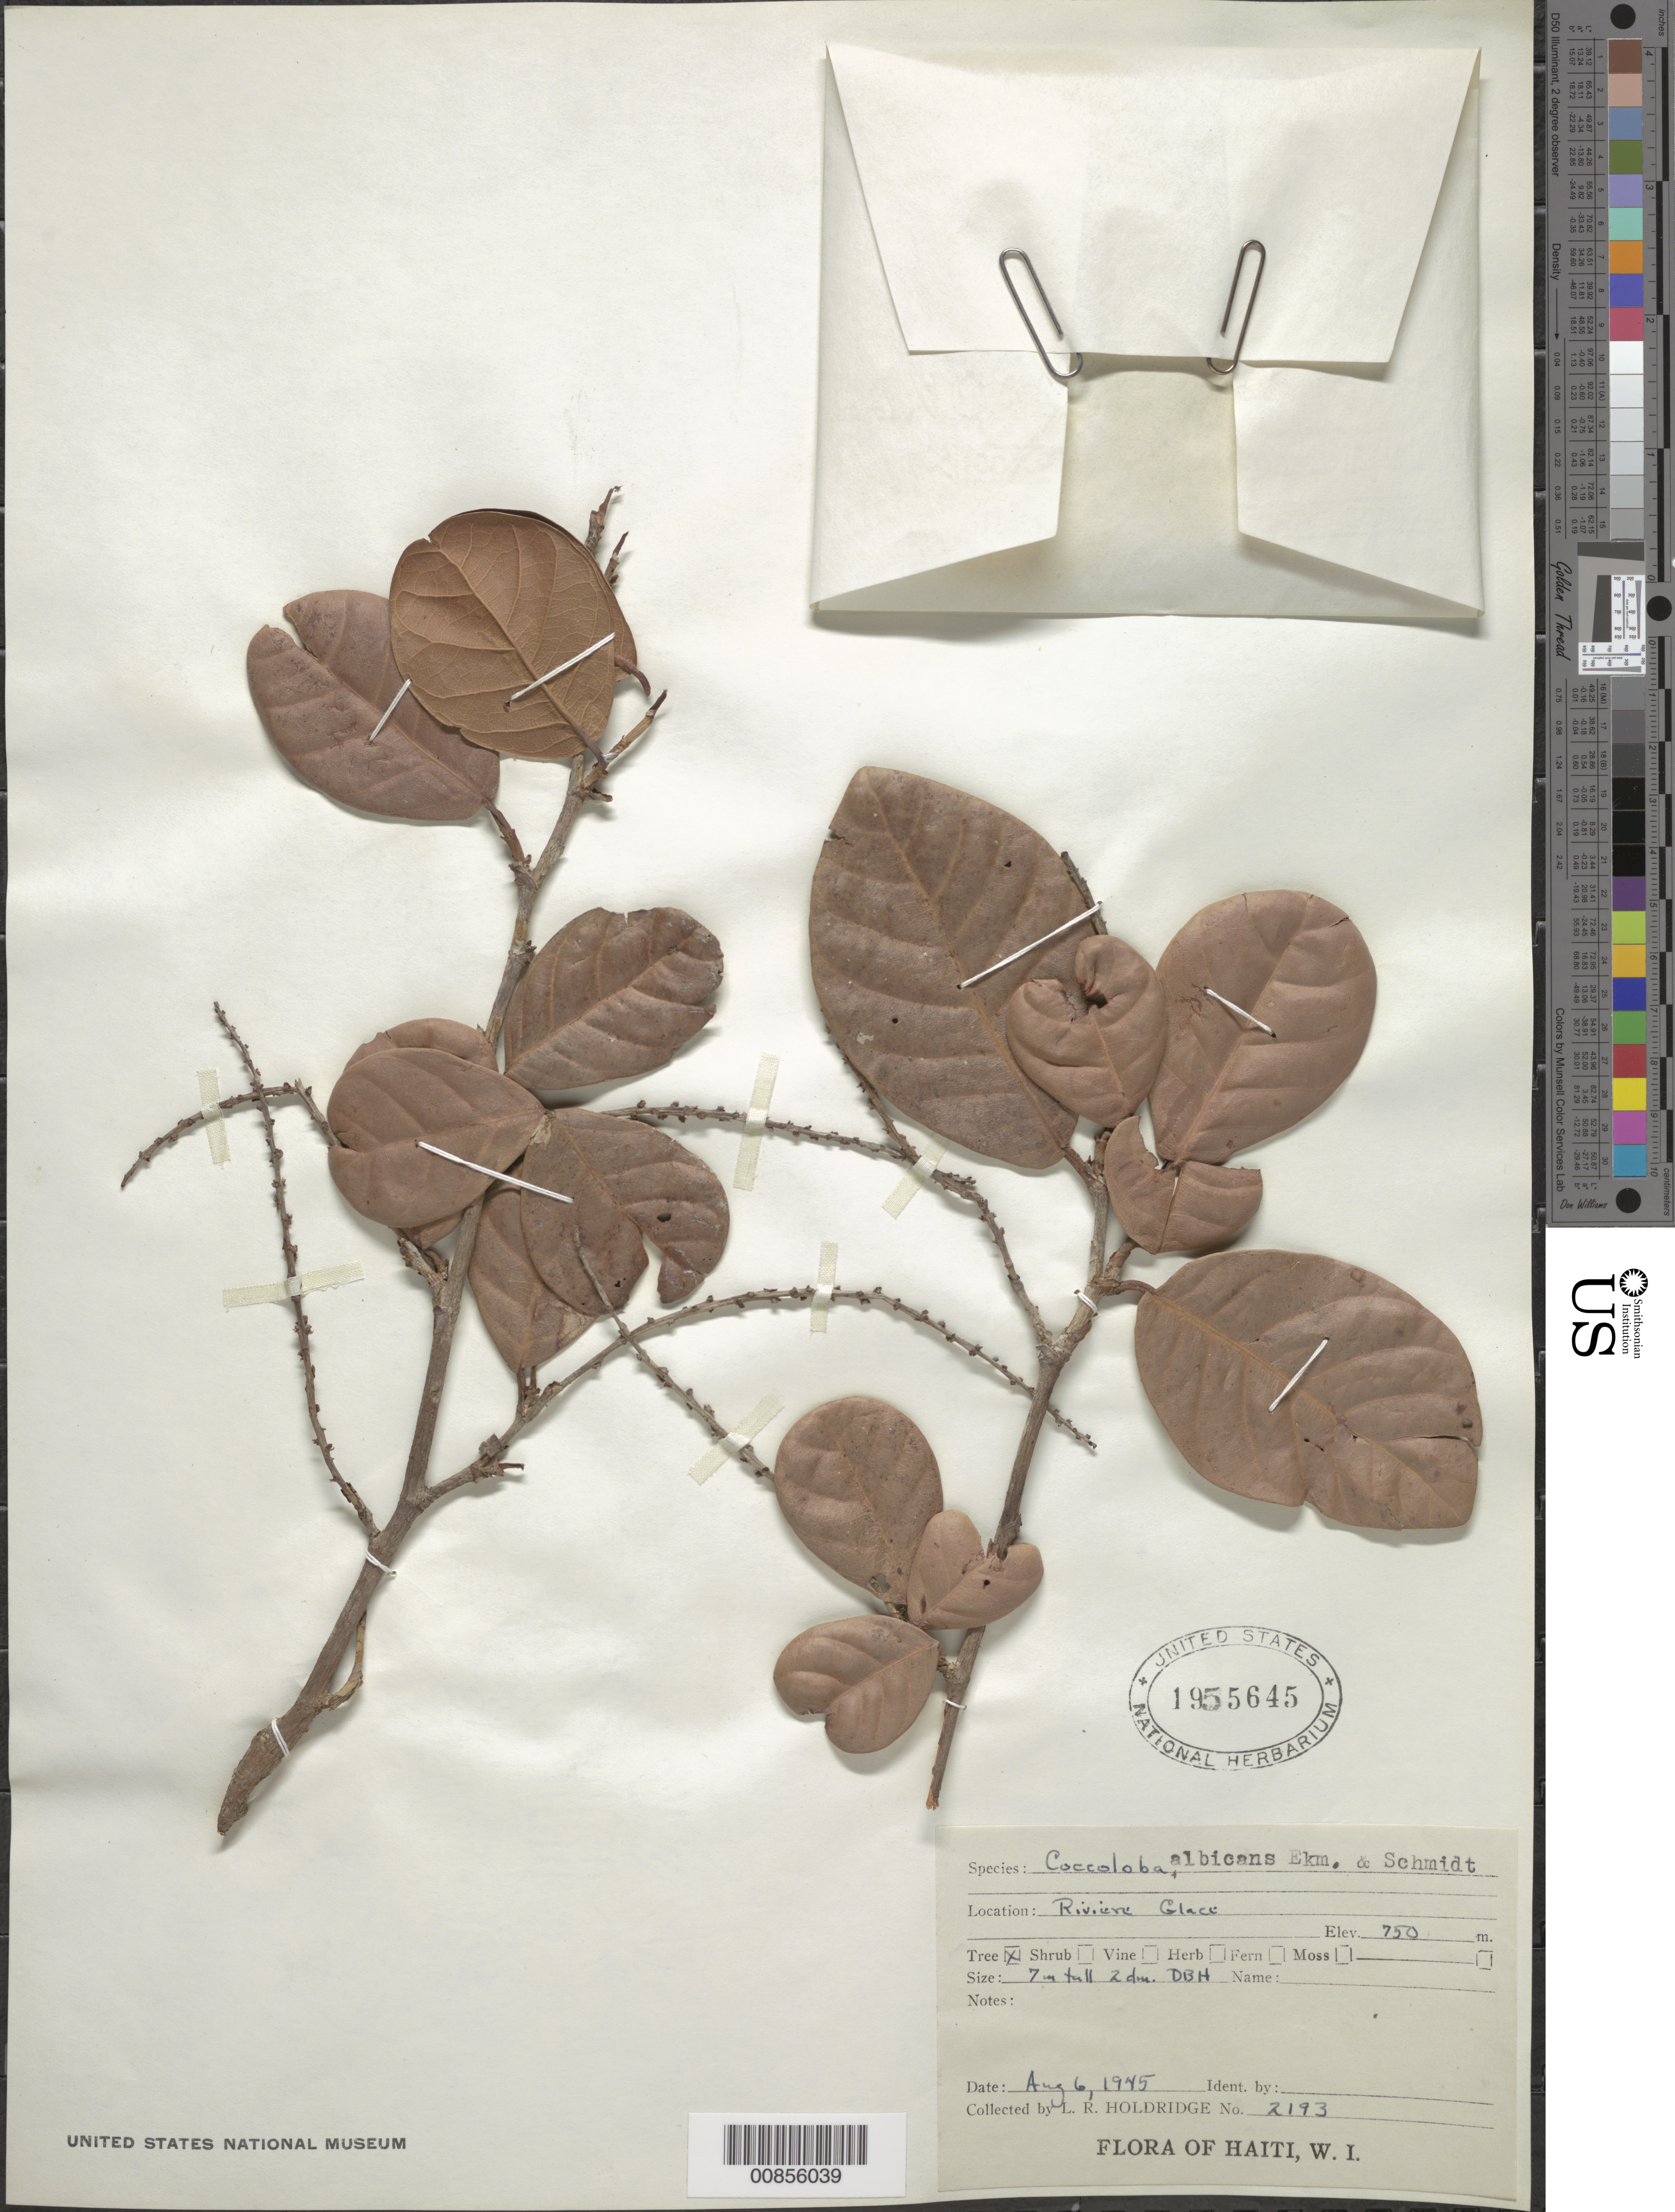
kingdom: Plantae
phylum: Tracheophyta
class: Magnoliopsida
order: Caryophyllales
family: Polygonaceae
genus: Coccoloba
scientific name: Coccoloba albicans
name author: O.C. Schmidt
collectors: L. Holdridge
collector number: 2193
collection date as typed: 06 Aug 1945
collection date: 1945-08-06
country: Haiti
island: Hispaniola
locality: Riviére Glace.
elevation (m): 750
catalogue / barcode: US 1955645